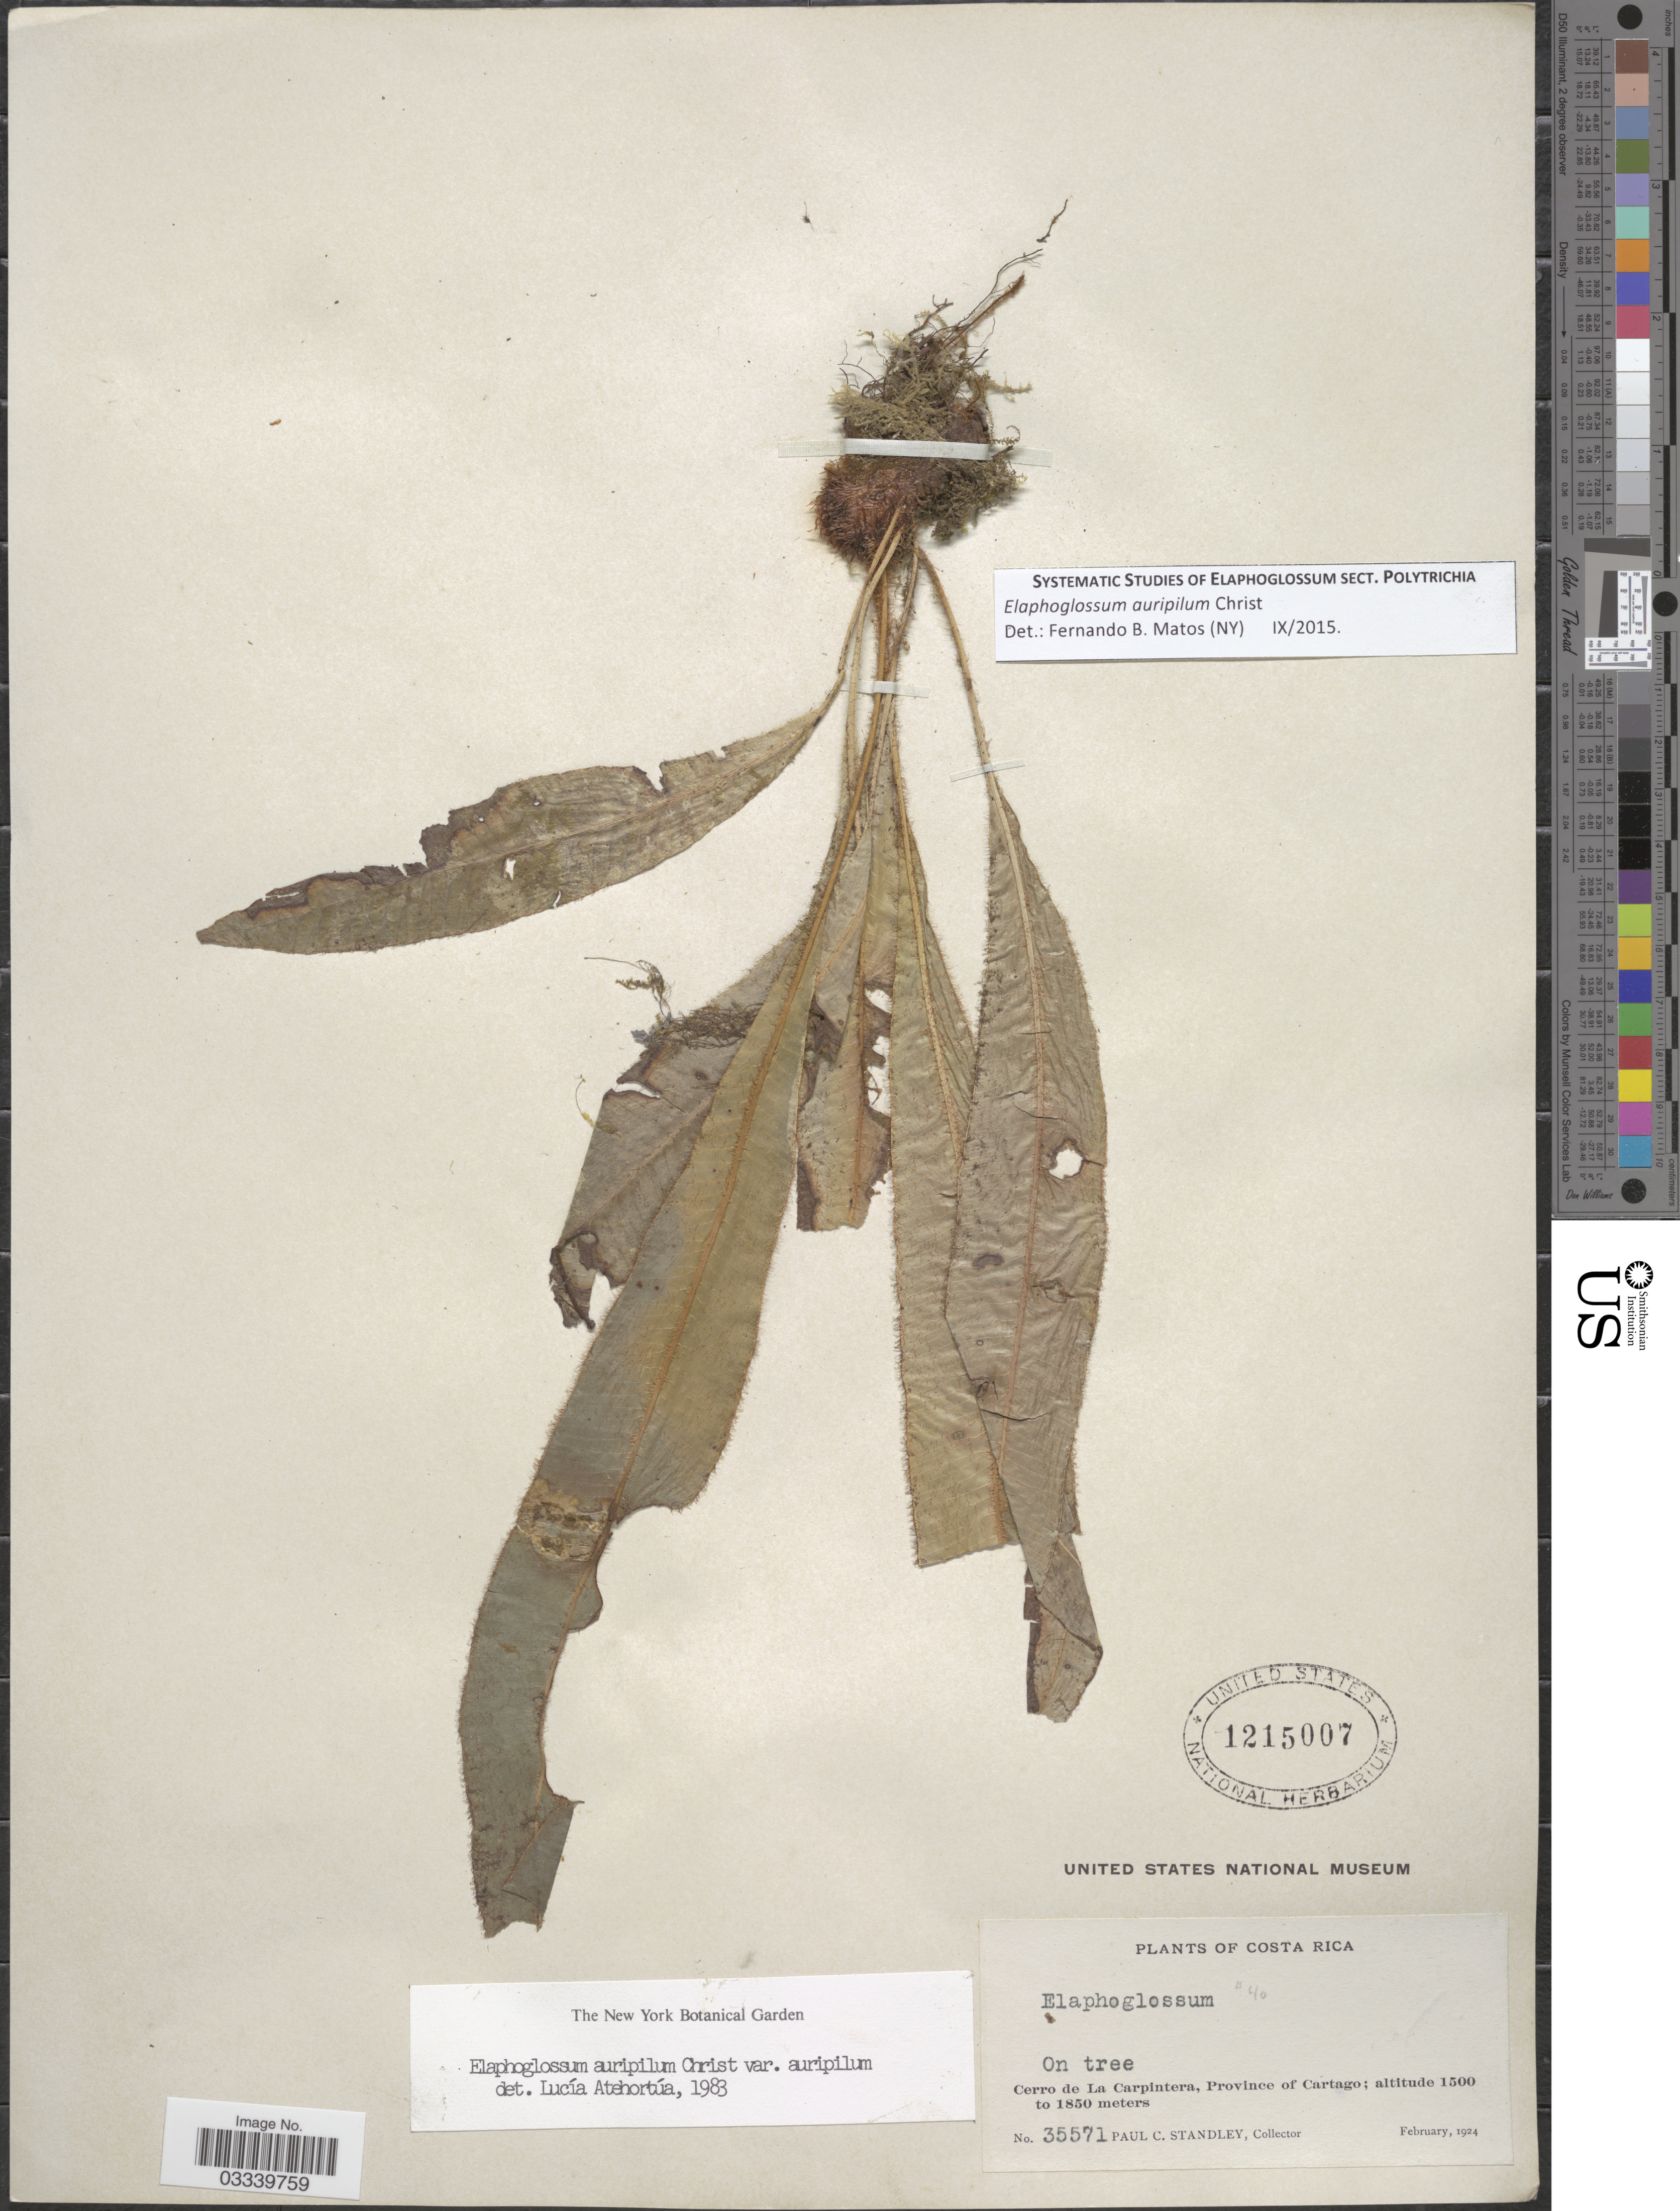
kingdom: Plantae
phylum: Tracheophyta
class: Polypodiopsida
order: Polypodiales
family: Dryopteridaceae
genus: Elaphoglossum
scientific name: Elaphoglossum auripilum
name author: Christ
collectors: P. C. Standley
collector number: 35571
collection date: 1924-02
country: Costa Rica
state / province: Cartago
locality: Cerro de La Carpintera.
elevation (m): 1500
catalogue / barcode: US 1215007